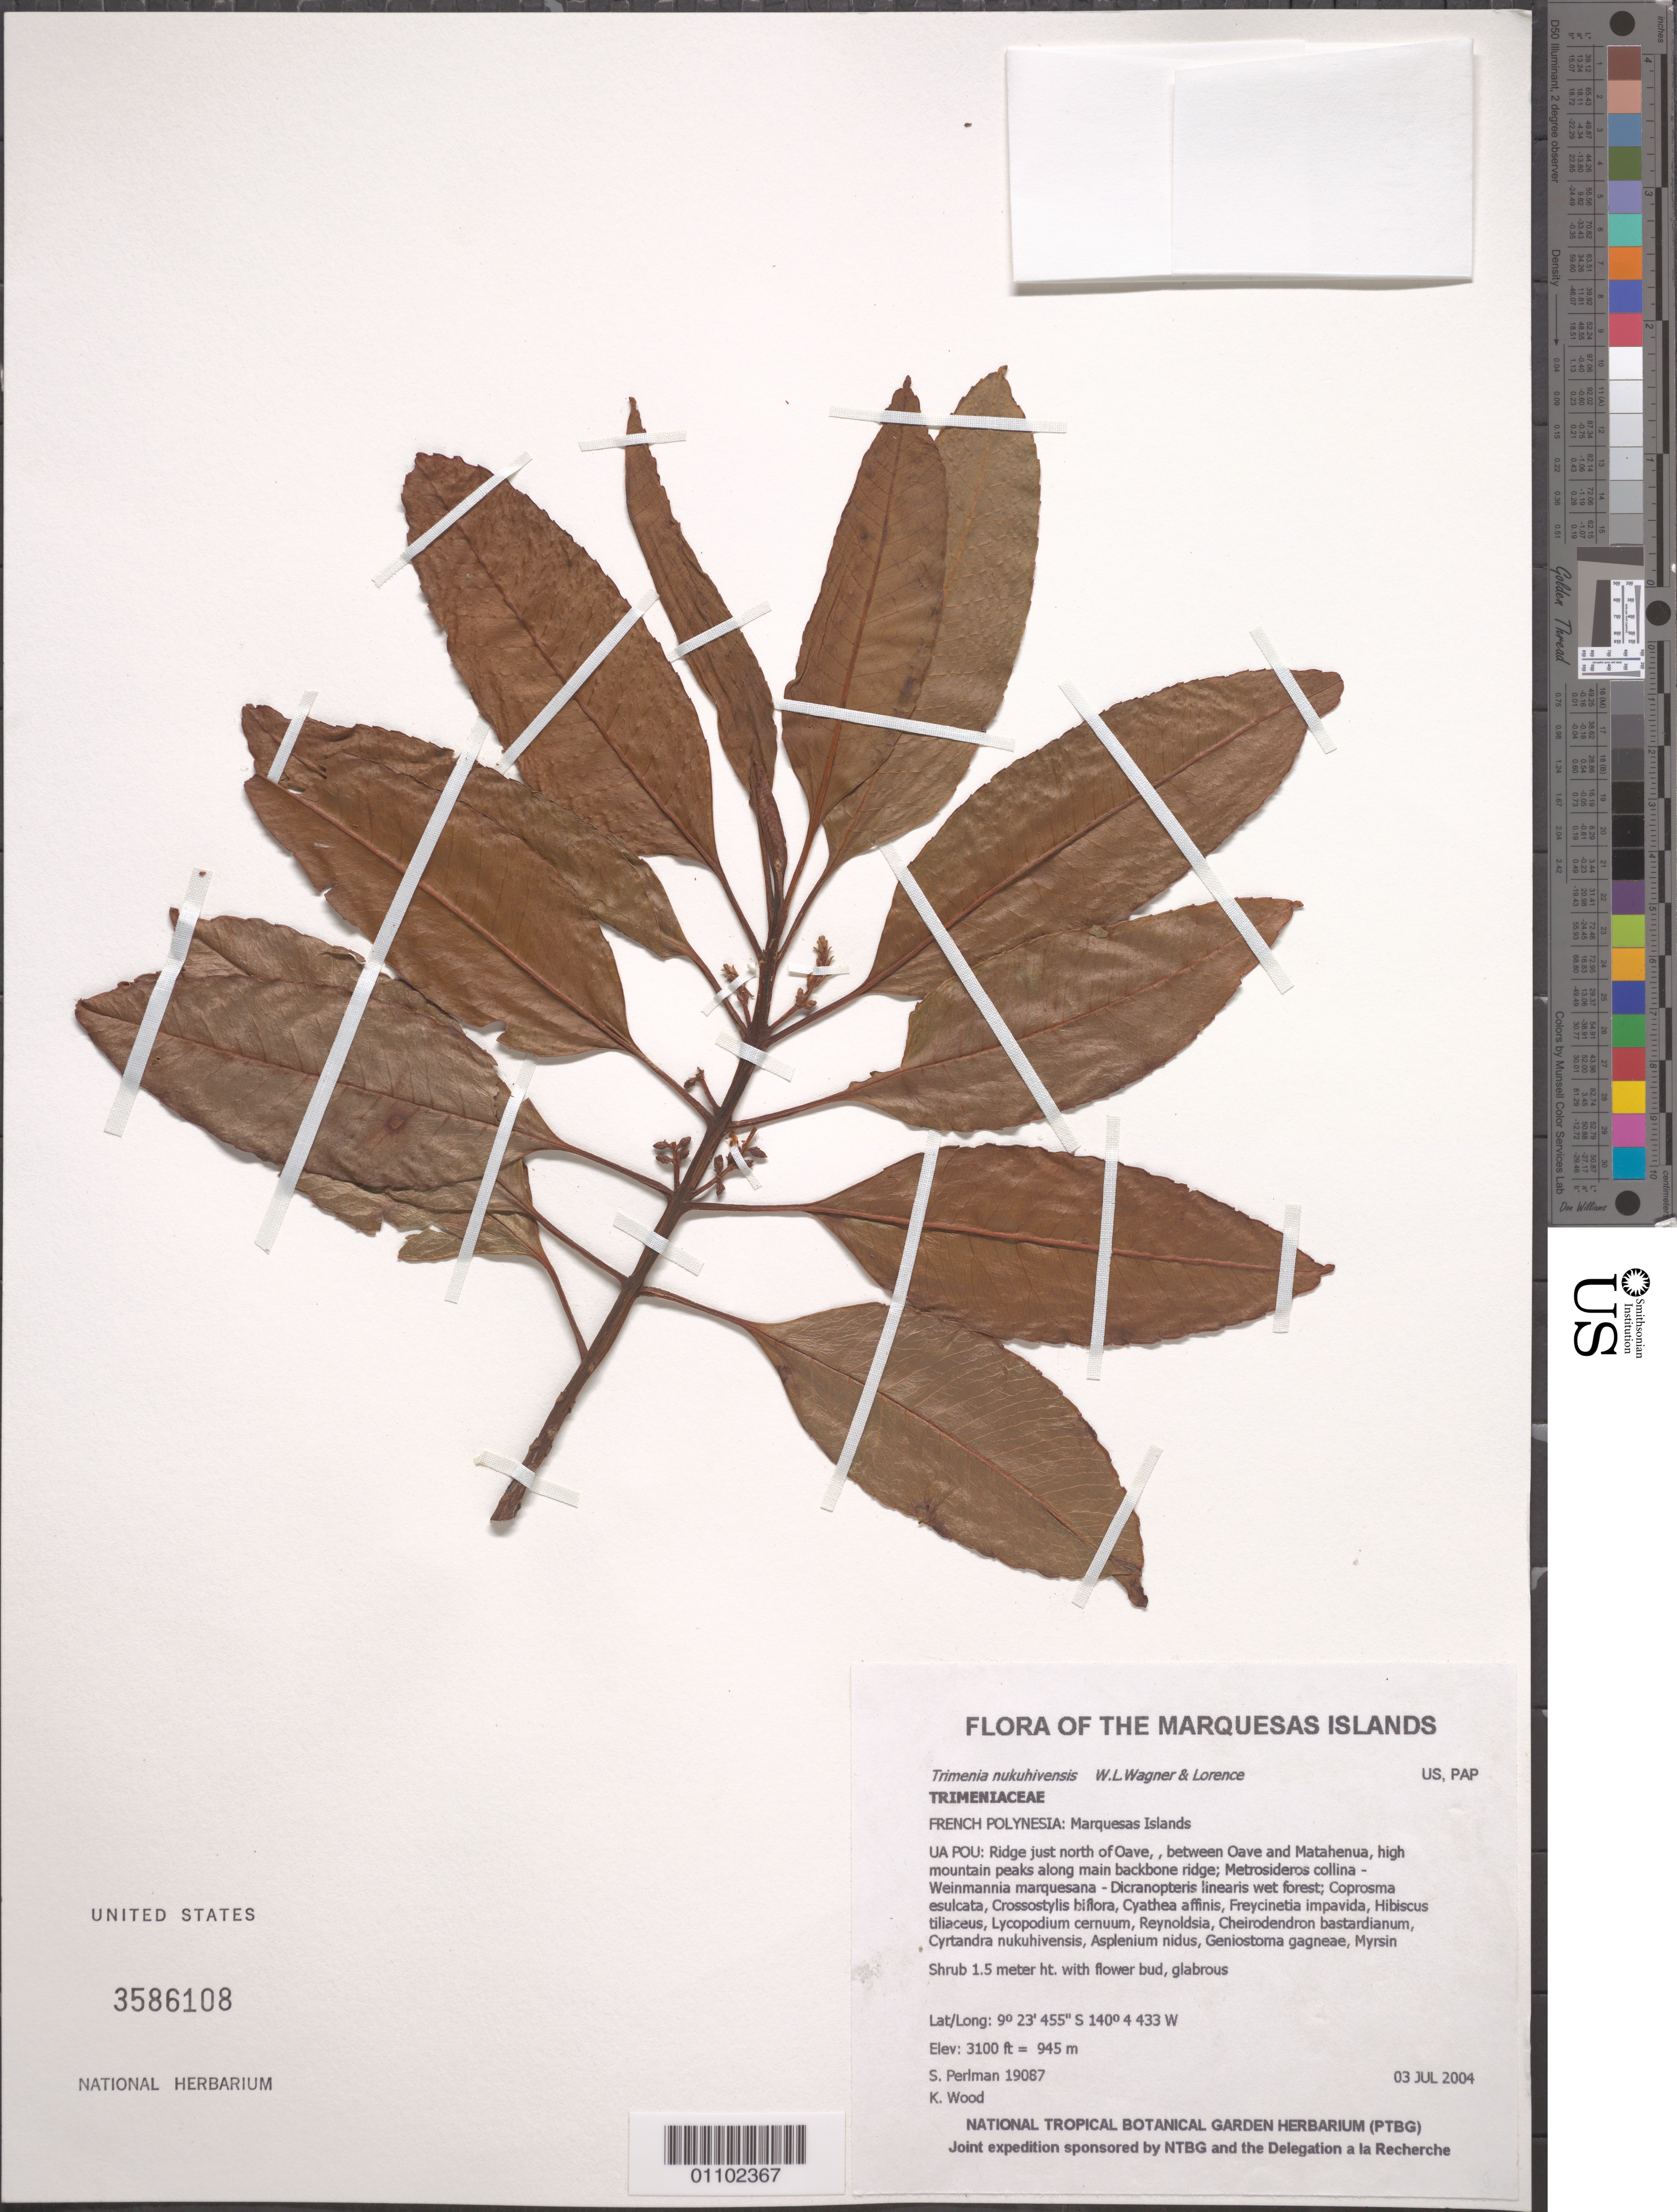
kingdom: Plantae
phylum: Tracheophyta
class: Magnoliopsida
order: Austrobaileyales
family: Trimeniaceae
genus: Trimenia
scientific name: Trimenia nukuhivensis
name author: W.L. Wagner & Lorence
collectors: S. P. Perlman & K. R. Wood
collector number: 19087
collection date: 2004-07-03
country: French Polynesia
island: Ua Pou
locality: Ridge just north of Oave, between Oave and Matahenua, high mountain peaks along main backbone ridge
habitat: Metrosideros collina - Weinmannia marquesana - Dicranopteris linearis wet forest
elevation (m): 945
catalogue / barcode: US 3586108